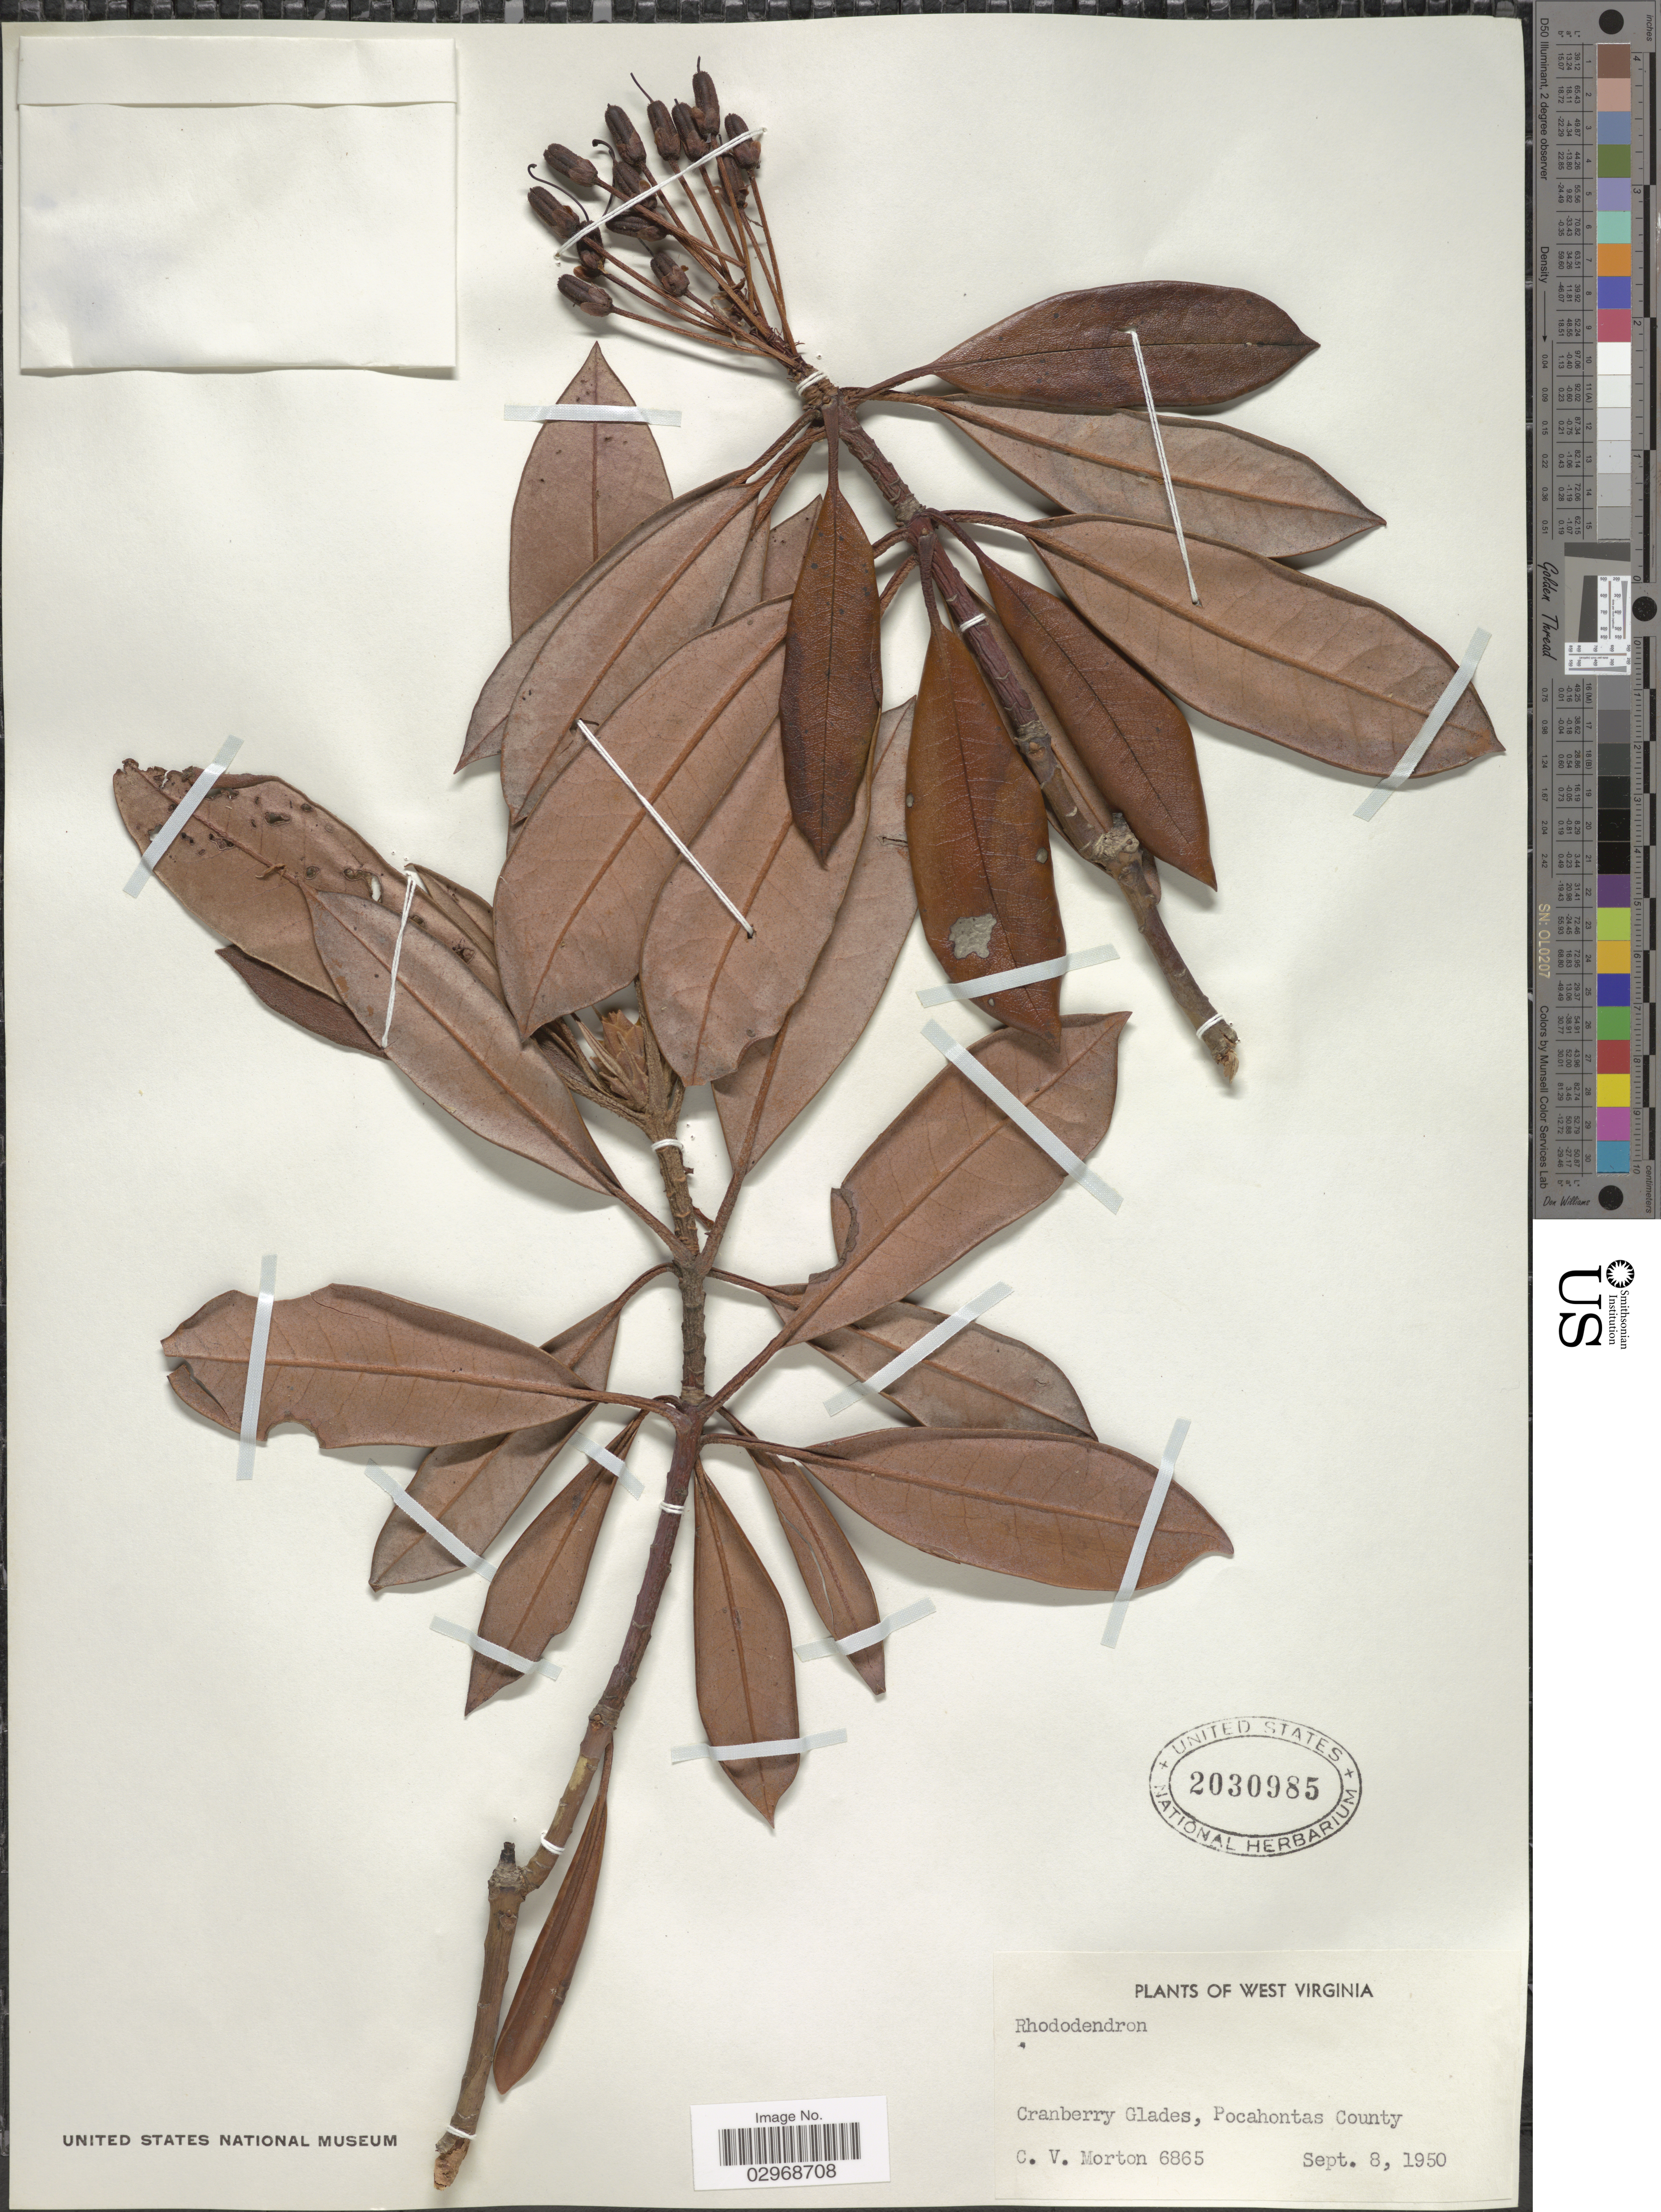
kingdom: Plantae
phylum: Tracheophyta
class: Magnoliopsida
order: Ericales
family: Ericaceae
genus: Rhododendron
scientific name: Rhododendron sp.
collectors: C. V. Morton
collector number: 6865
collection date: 1950-09-08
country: United States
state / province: West Virginia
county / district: Pocahontas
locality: Cranberry Glades, Pocahontas County.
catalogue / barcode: US 2030985